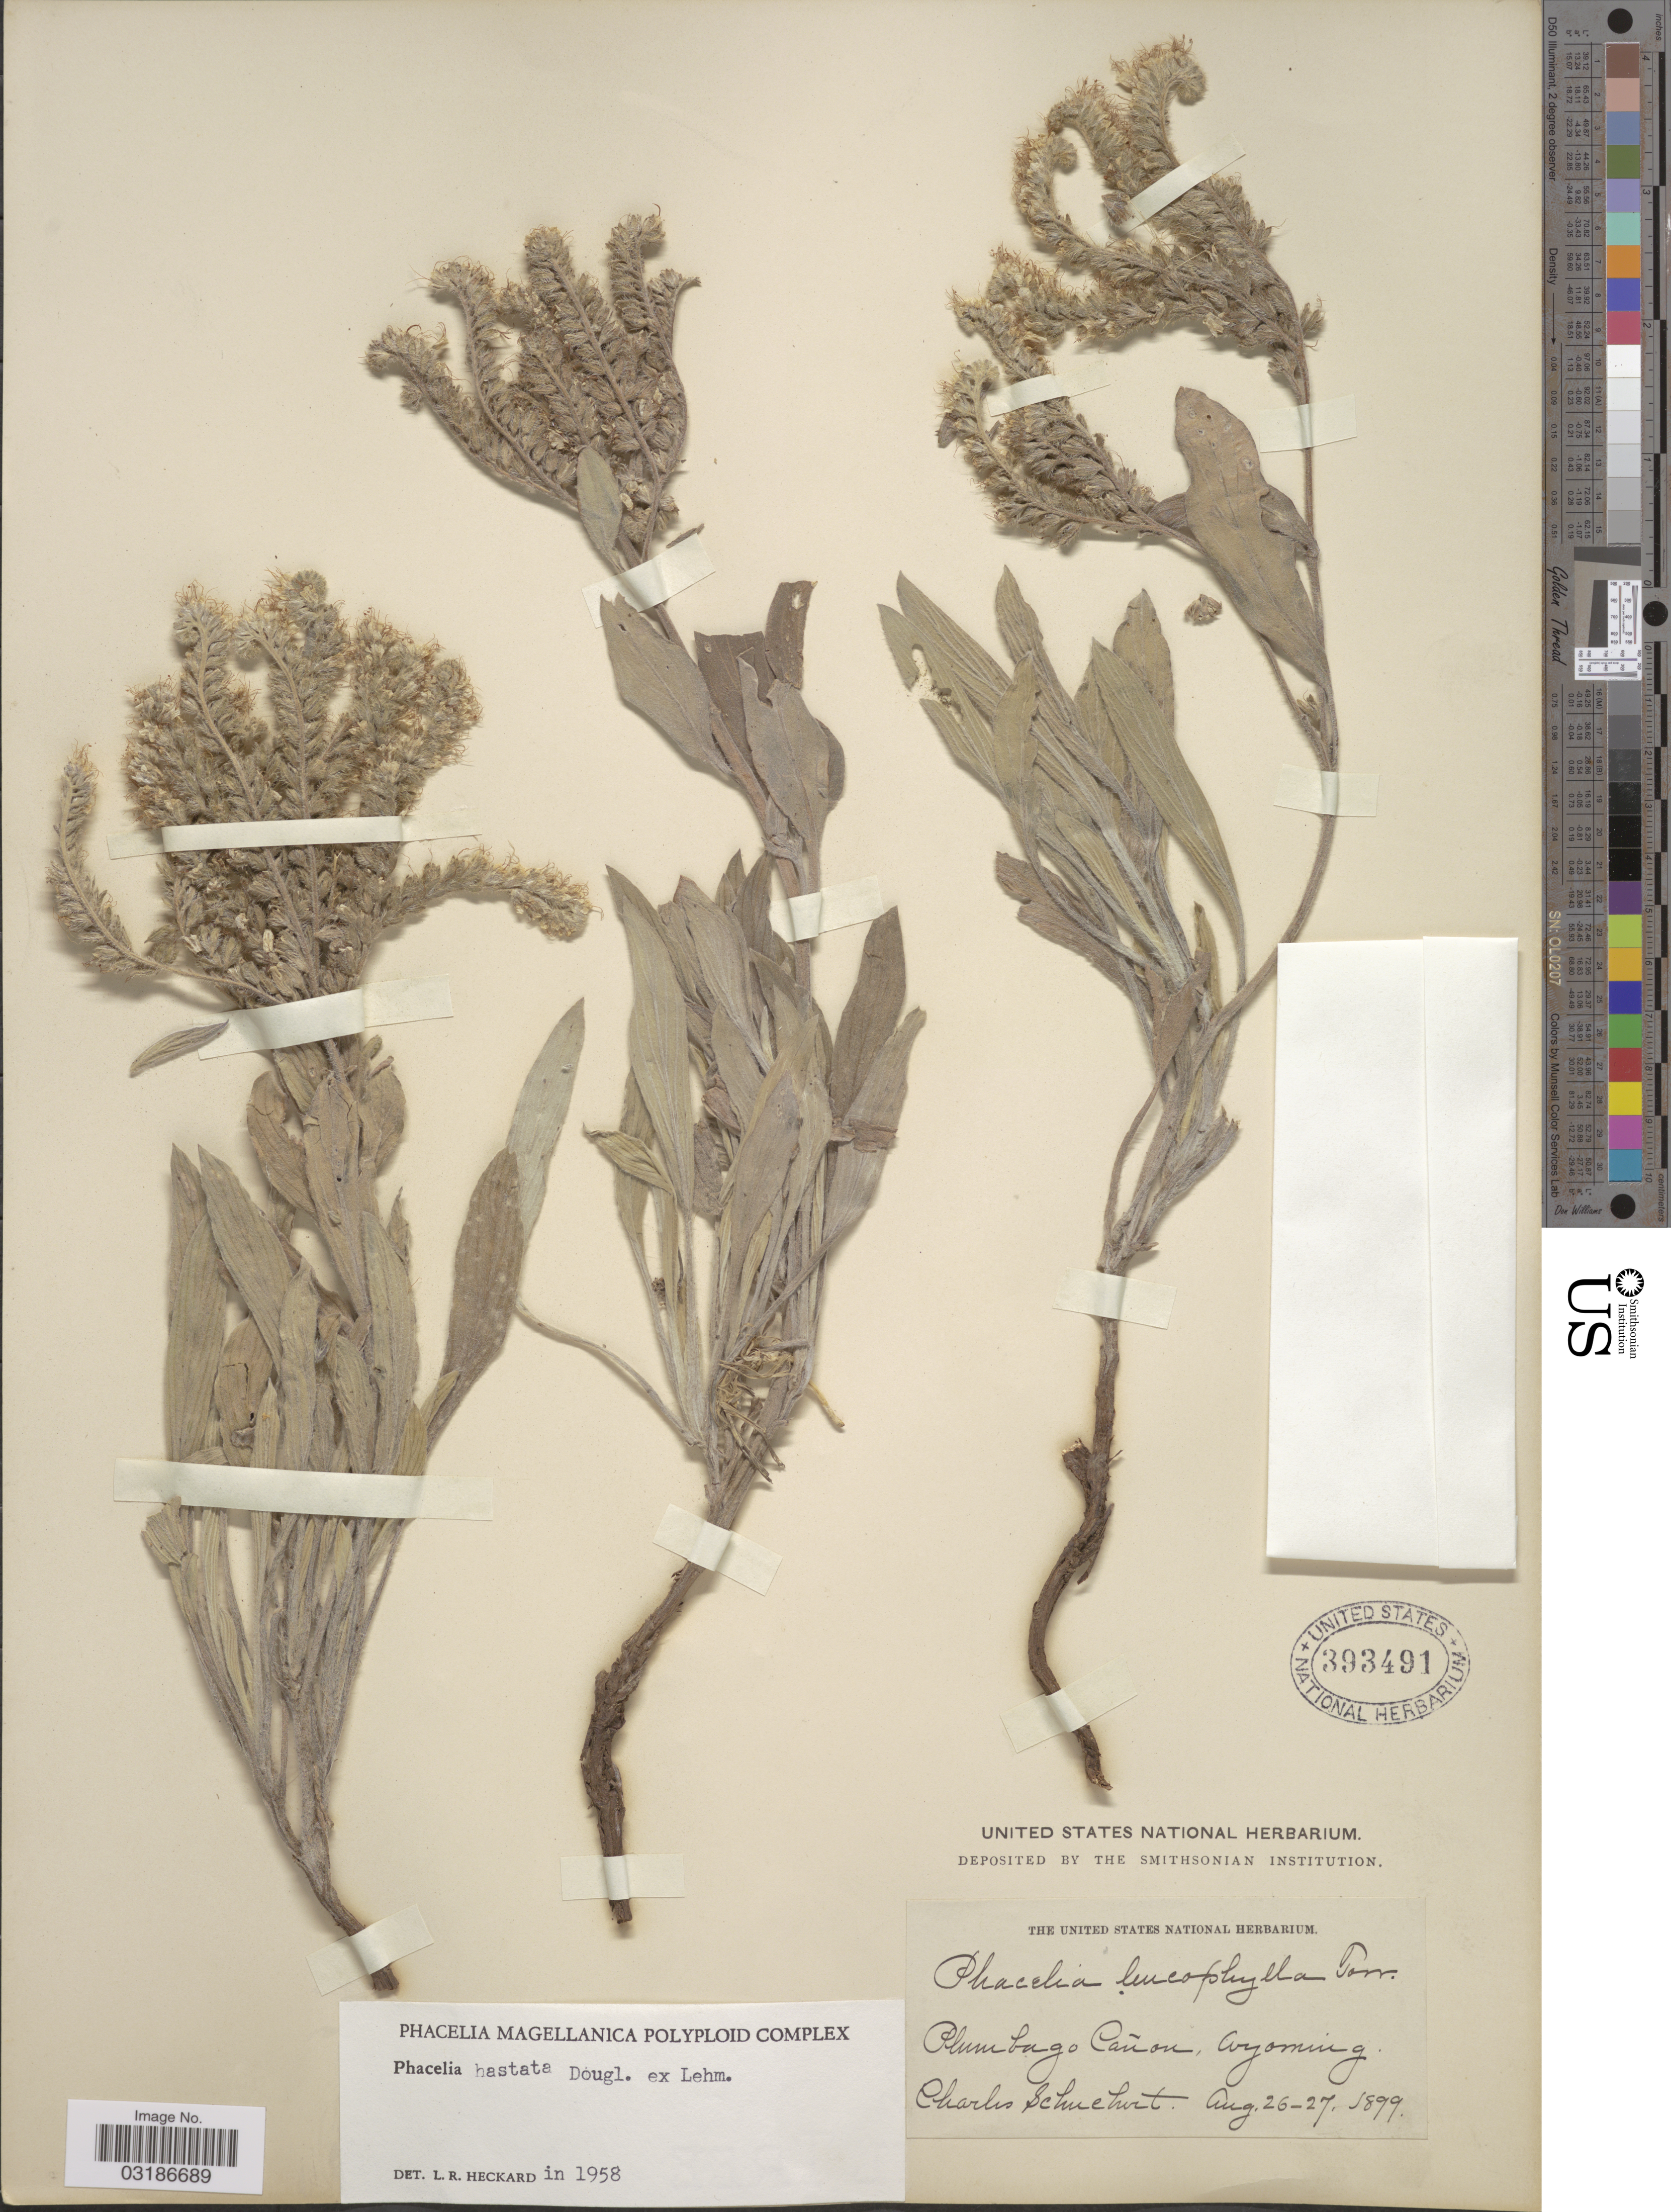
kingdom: Plantae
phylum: Tracheophyta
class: Magnoliopsida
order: Boraginales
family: Hydrophyllaceae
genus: Phacelia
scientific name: Phacelia hastata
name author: Douglas ex Lehm.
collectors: C. Schuchert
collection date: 1899-08-26/1899-08-27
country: United States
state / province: Wyoming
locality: Plumbago Cañon.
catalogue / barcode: US 393491